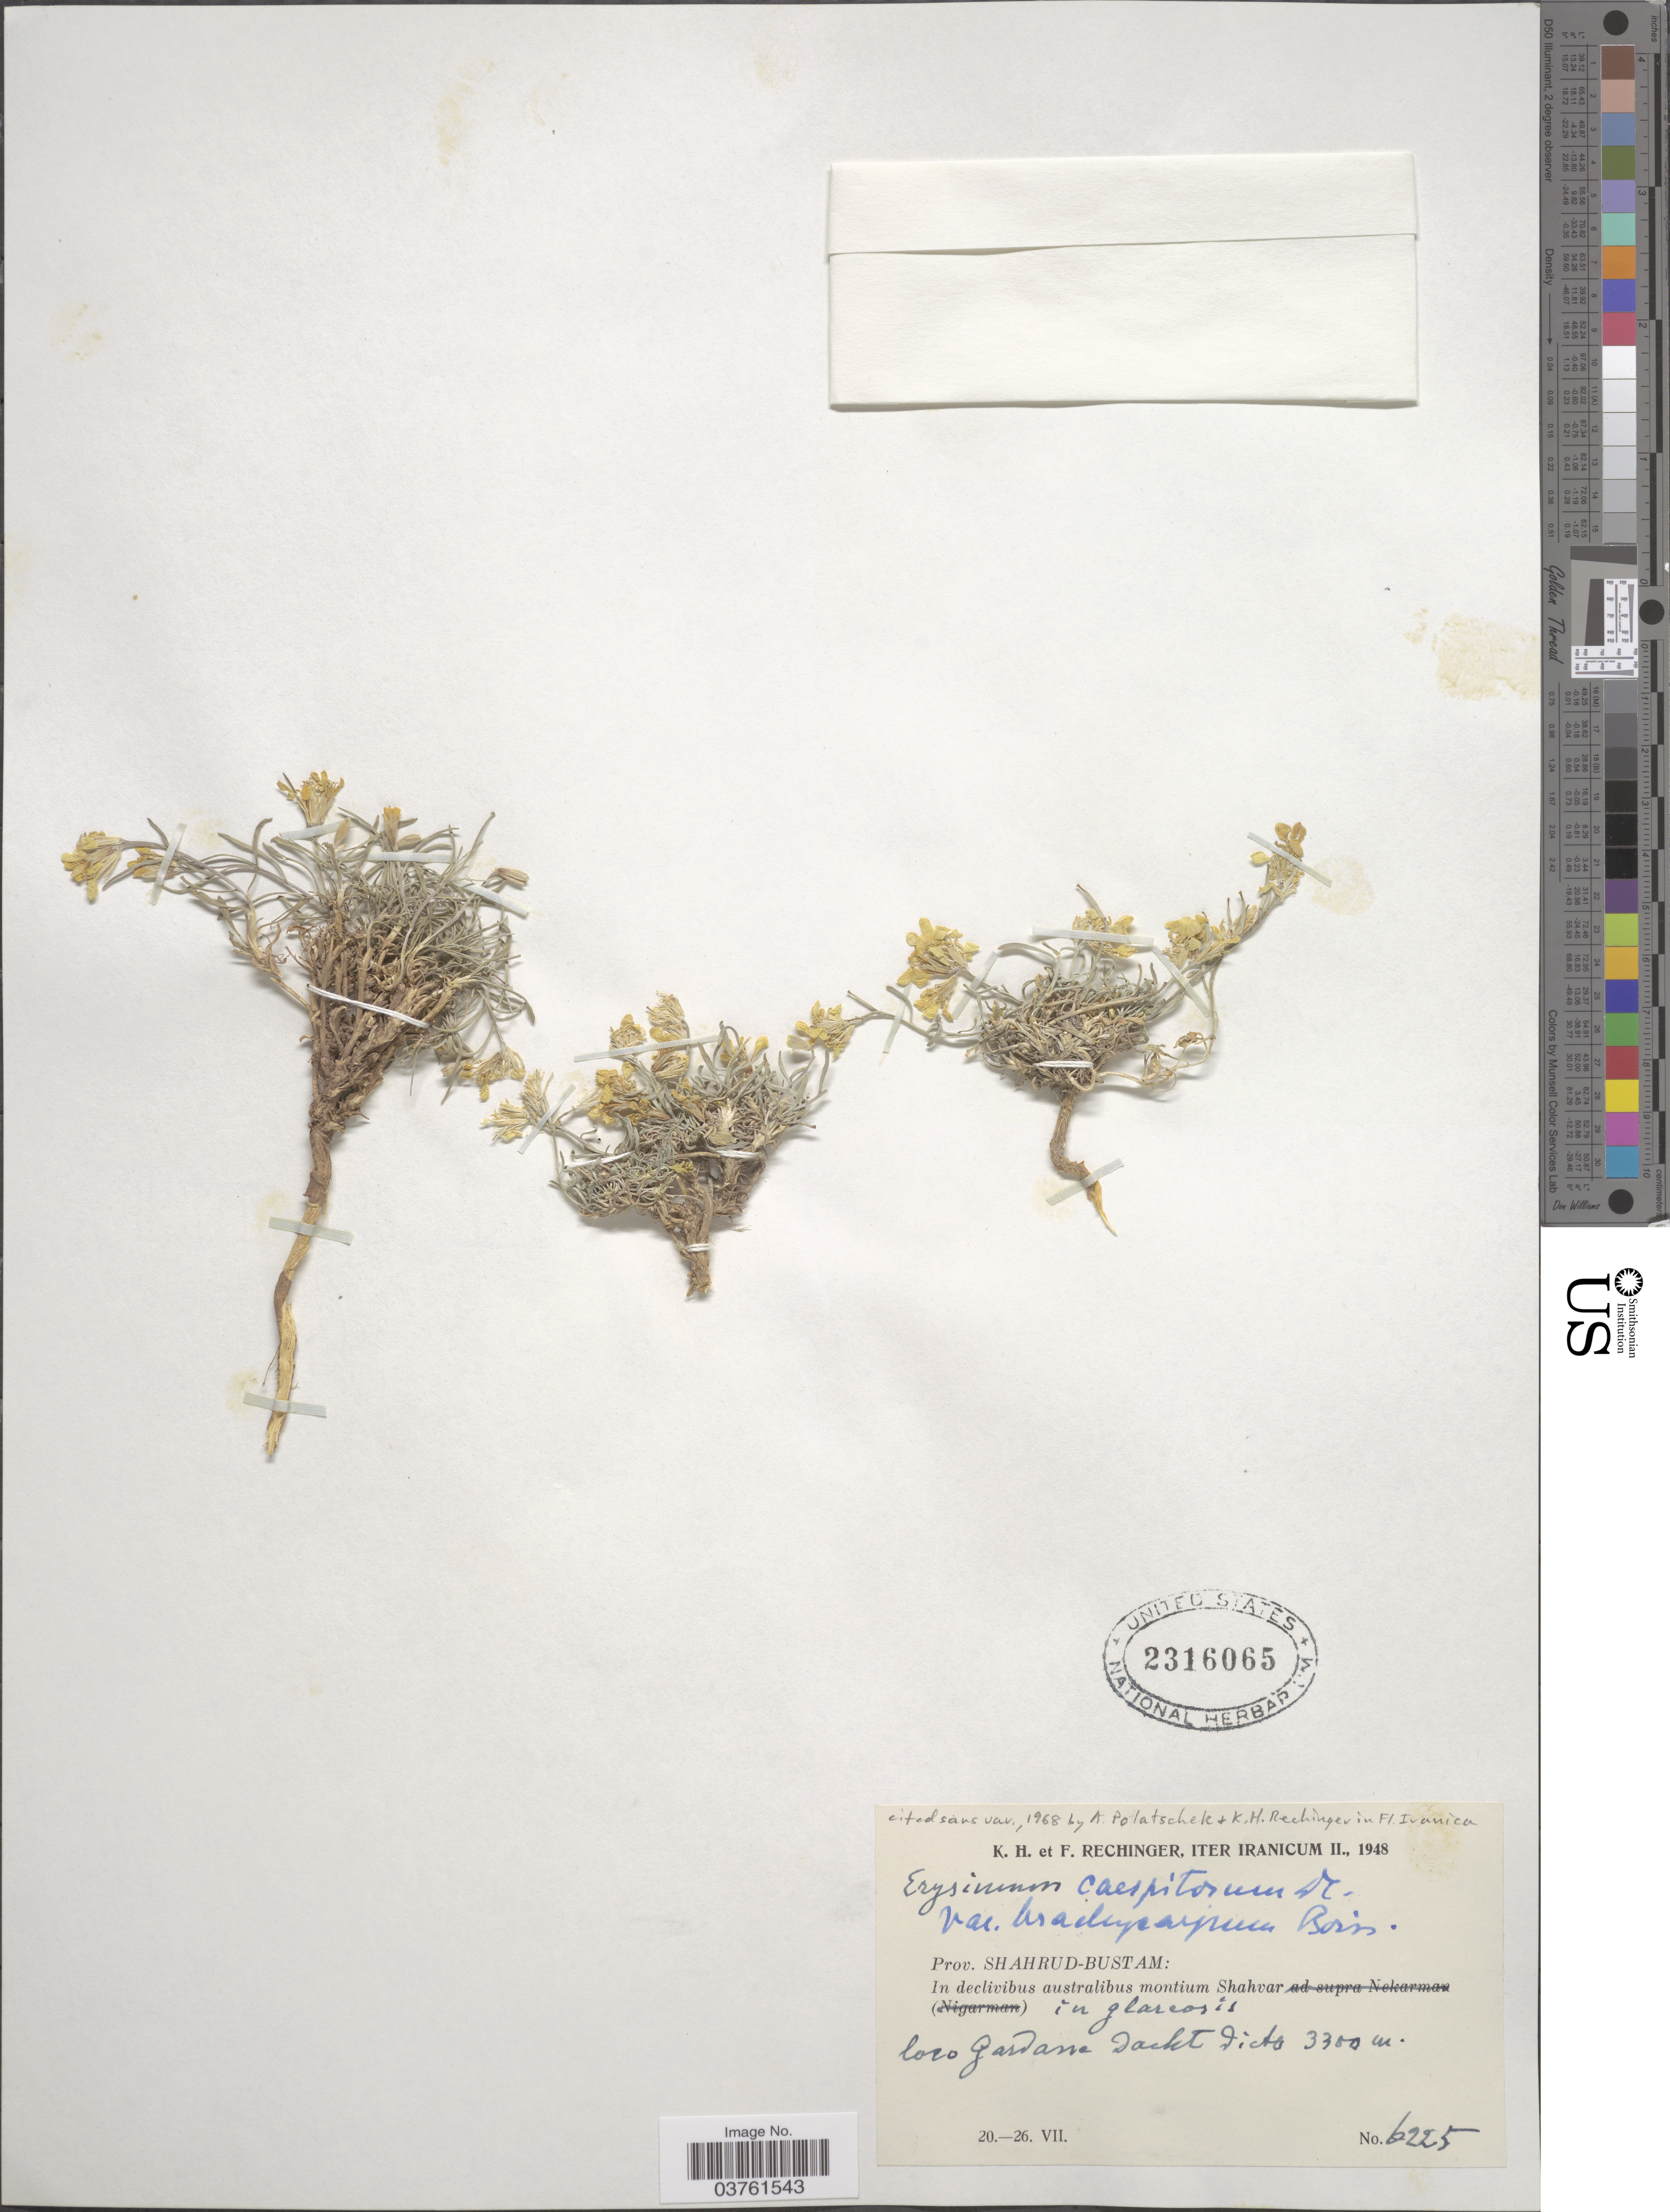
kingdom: Plantae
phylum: Tracheophyta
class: Magnoliopsida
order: Brassicales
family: Brassicaceae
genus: Erysimum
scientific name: Erysimum caespitosum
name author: DC.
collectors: K. H. Rechinger & F. Rechinger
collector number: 6225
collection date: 1948-07-20/1948-07-26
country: Iran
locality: Iter Iranicum II. Prov. Shahrud-Bustam: In declivibus australibus montium Shahvar in glareosis. Loco Gardasse [interpreted] Dackt [interpreted] dicto.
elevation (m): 3300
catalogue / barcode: US 2316065